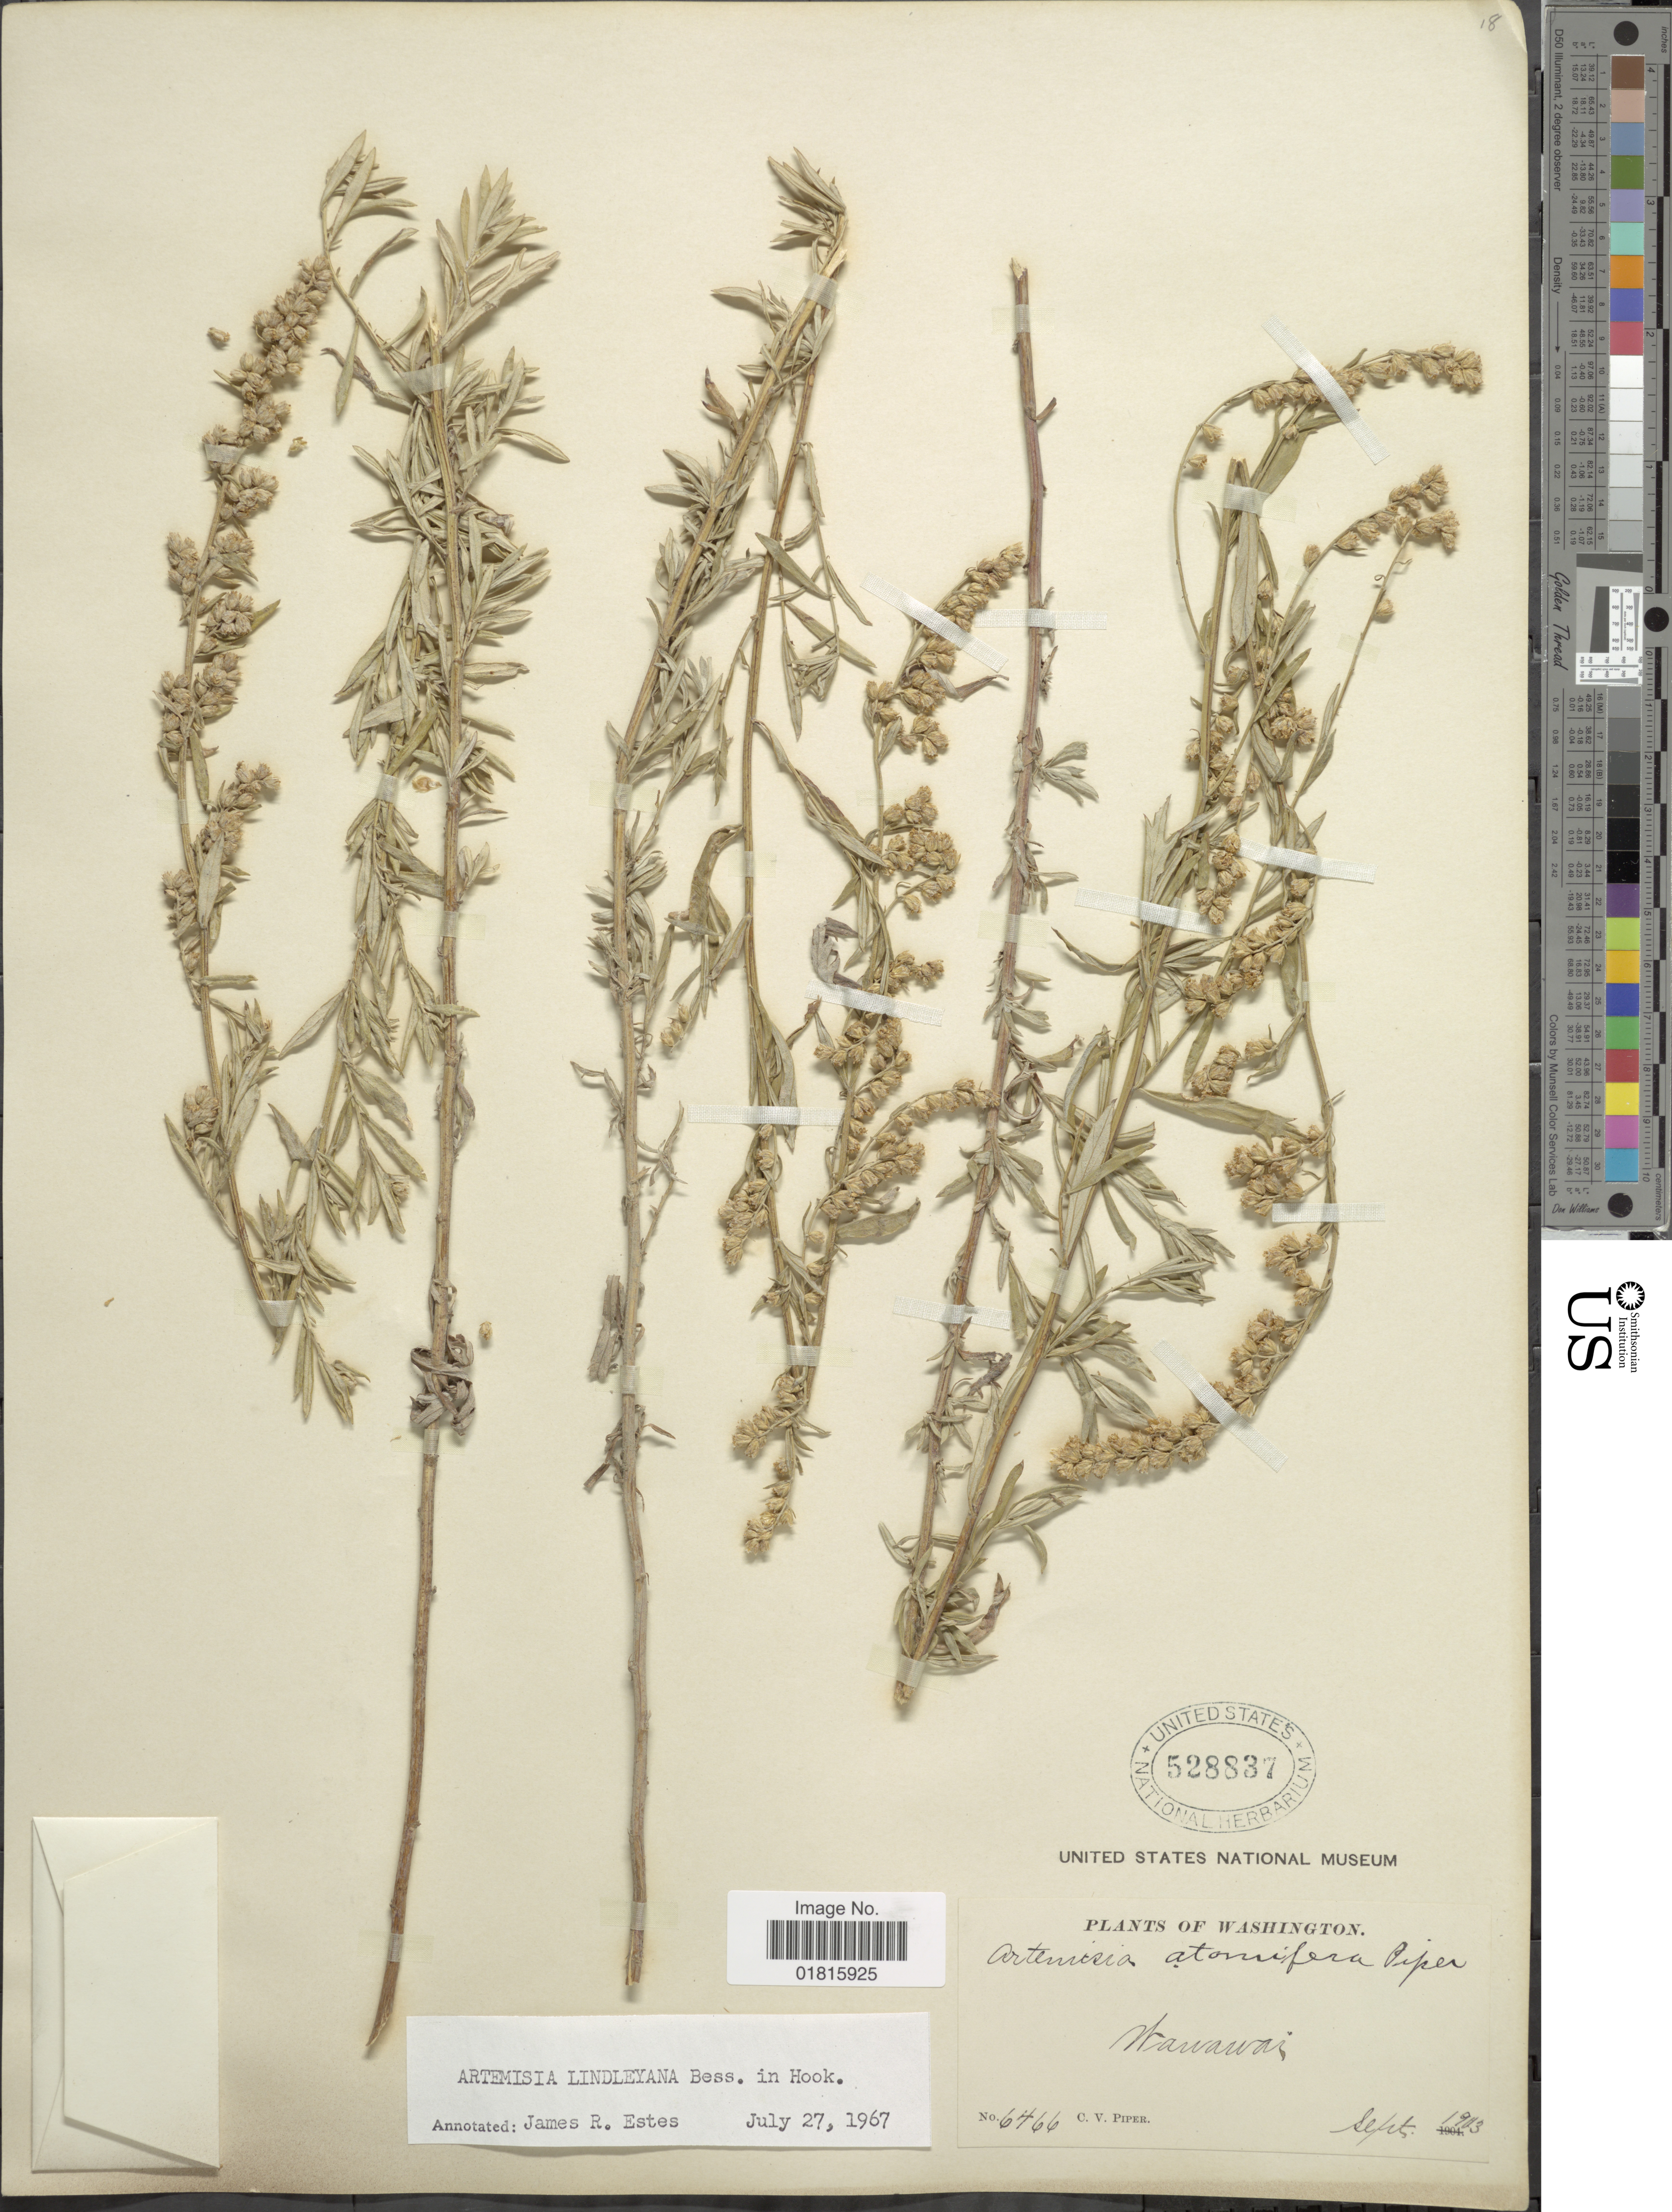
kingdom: Plantae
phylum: Tracheophyta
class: Magnoliopsida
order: Asterales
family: Asteraceae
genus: Artemisia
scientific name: Artemisia lindleyana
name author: Besser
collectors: C. V. Piper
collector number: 6466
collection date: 1903-09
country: United States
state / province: Washington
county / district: Whitman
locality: Wawawai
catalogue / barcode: US 528837